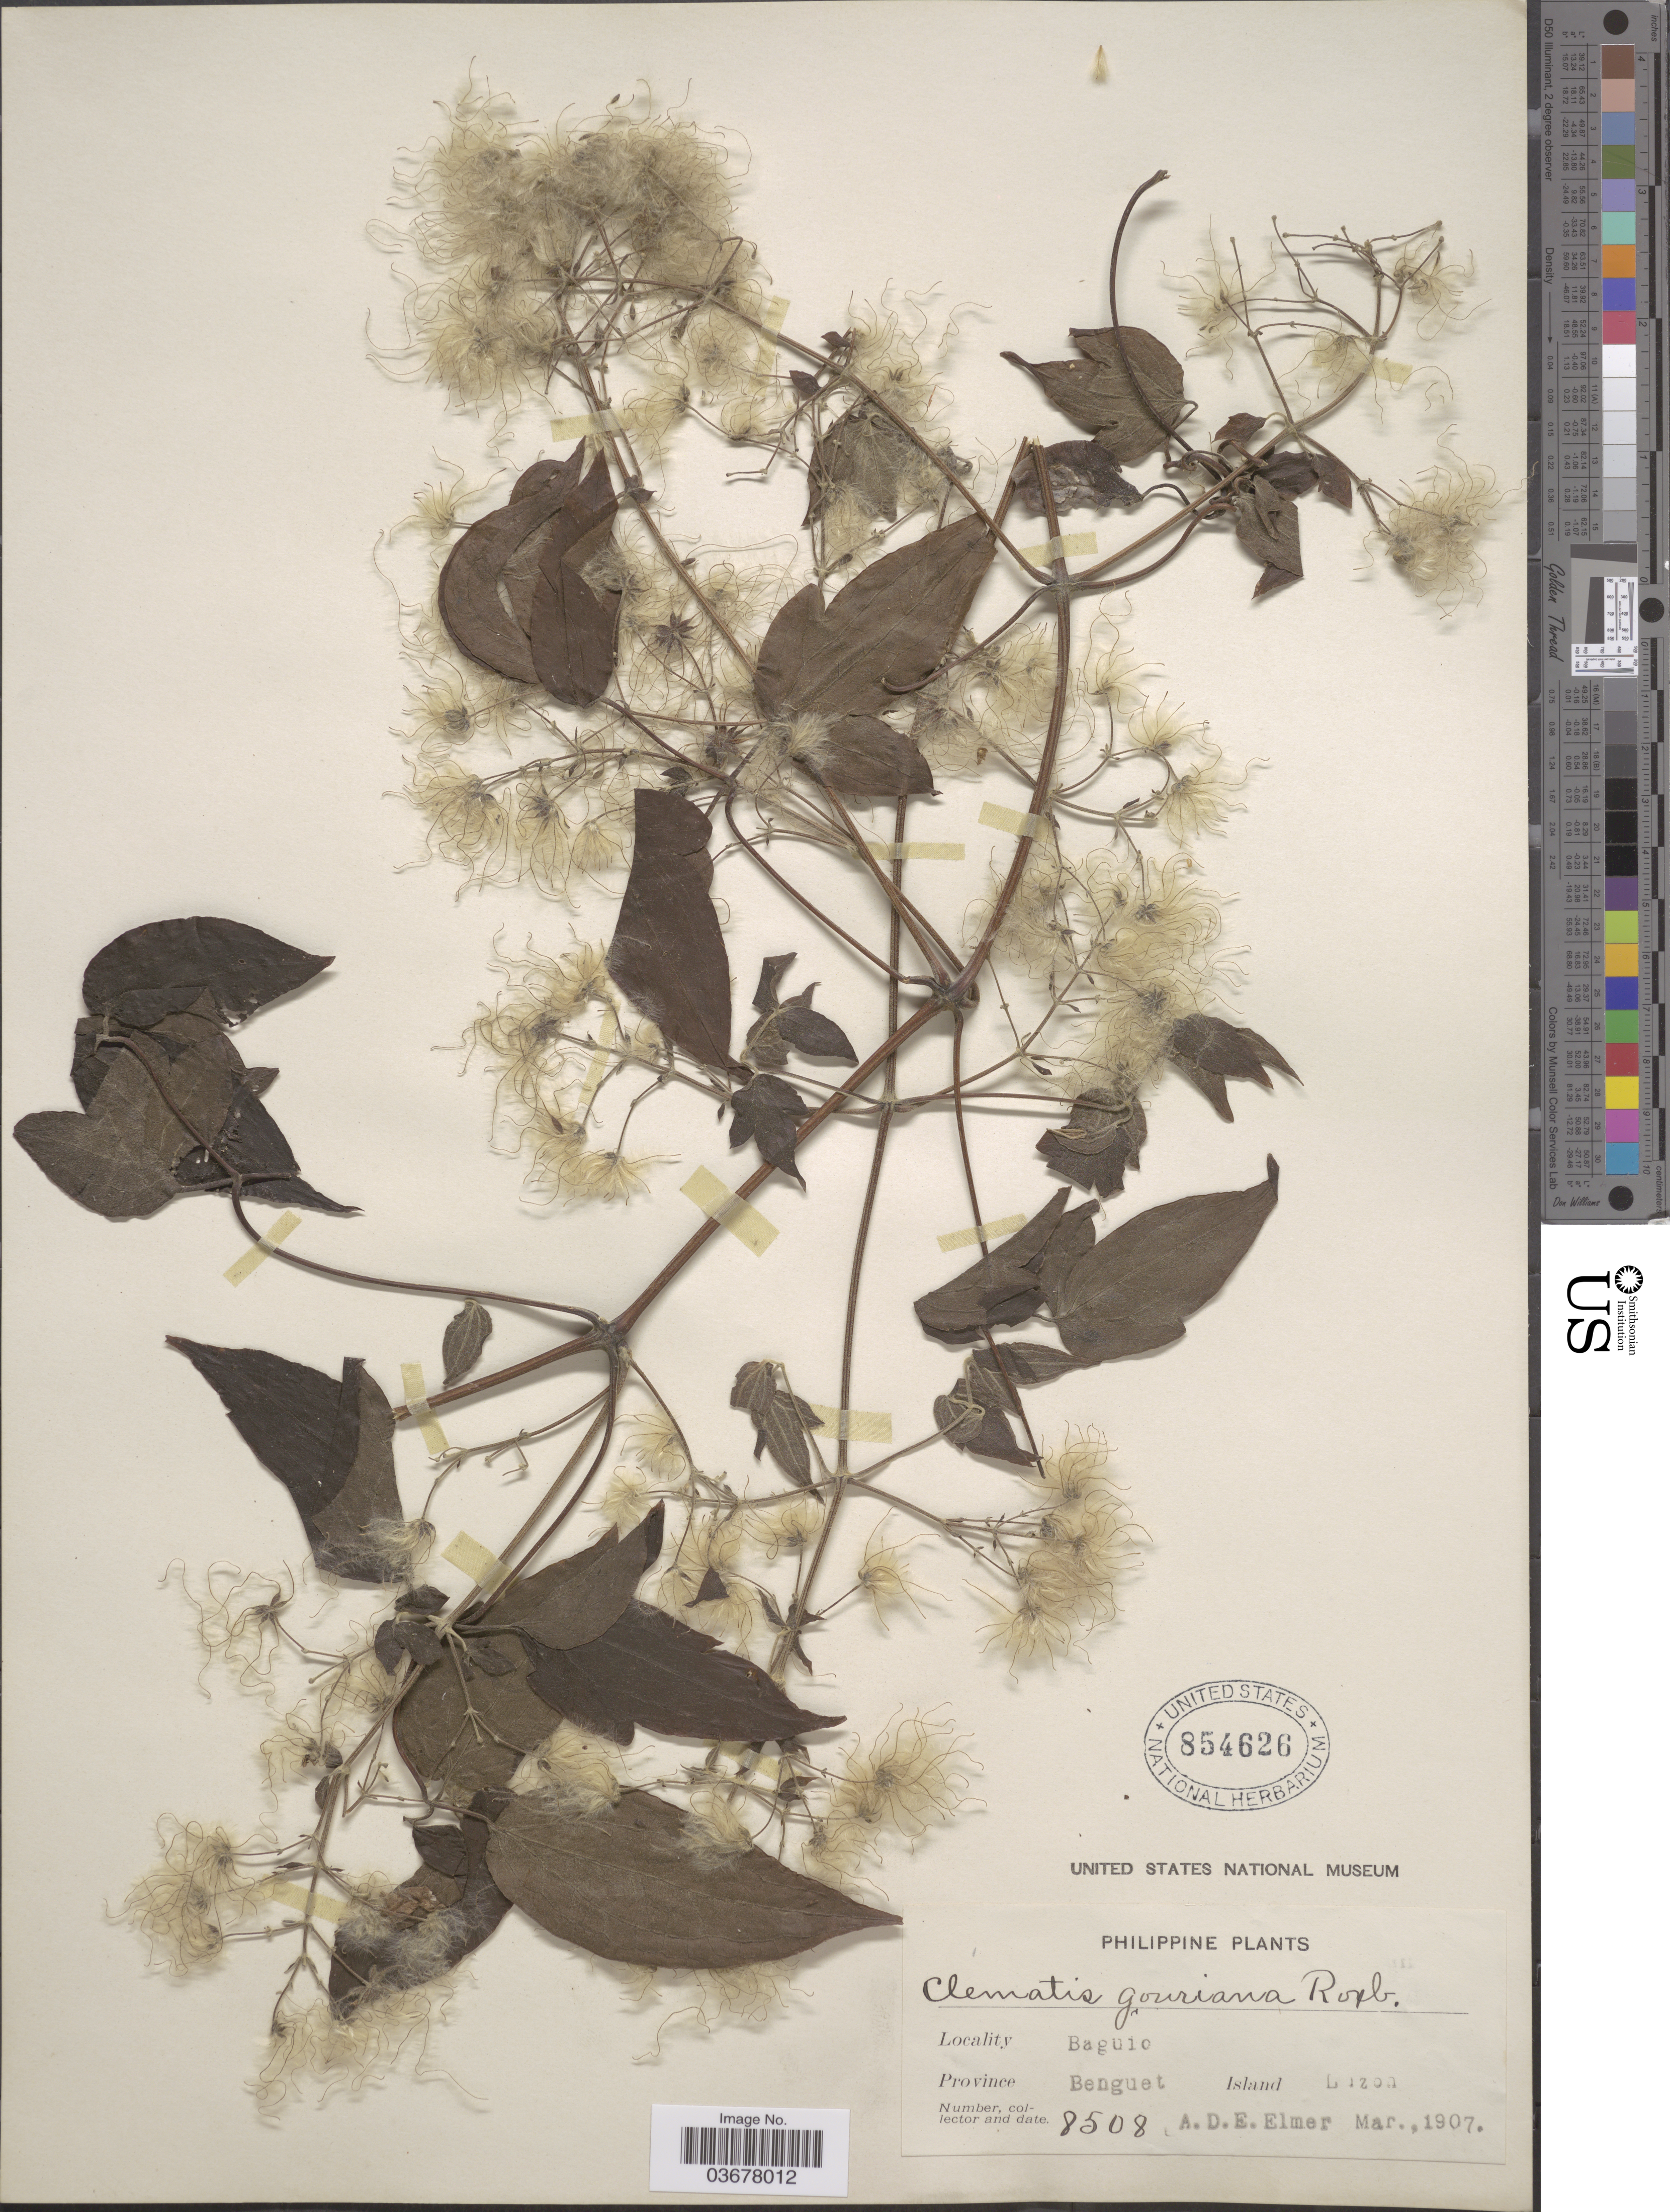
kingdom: Plantae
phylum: Tracheophyta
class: Magnoliopsida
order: Ranunculales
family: Ranunculaceae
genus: Clematis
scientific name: Clematis gouriana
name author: Roxb. ex DC.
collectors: A. D. E. Elmer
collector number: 8508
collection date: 1907-03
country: Philippines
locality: Baguio. Province Benguet. Island Luzon.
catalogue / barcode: US 854626